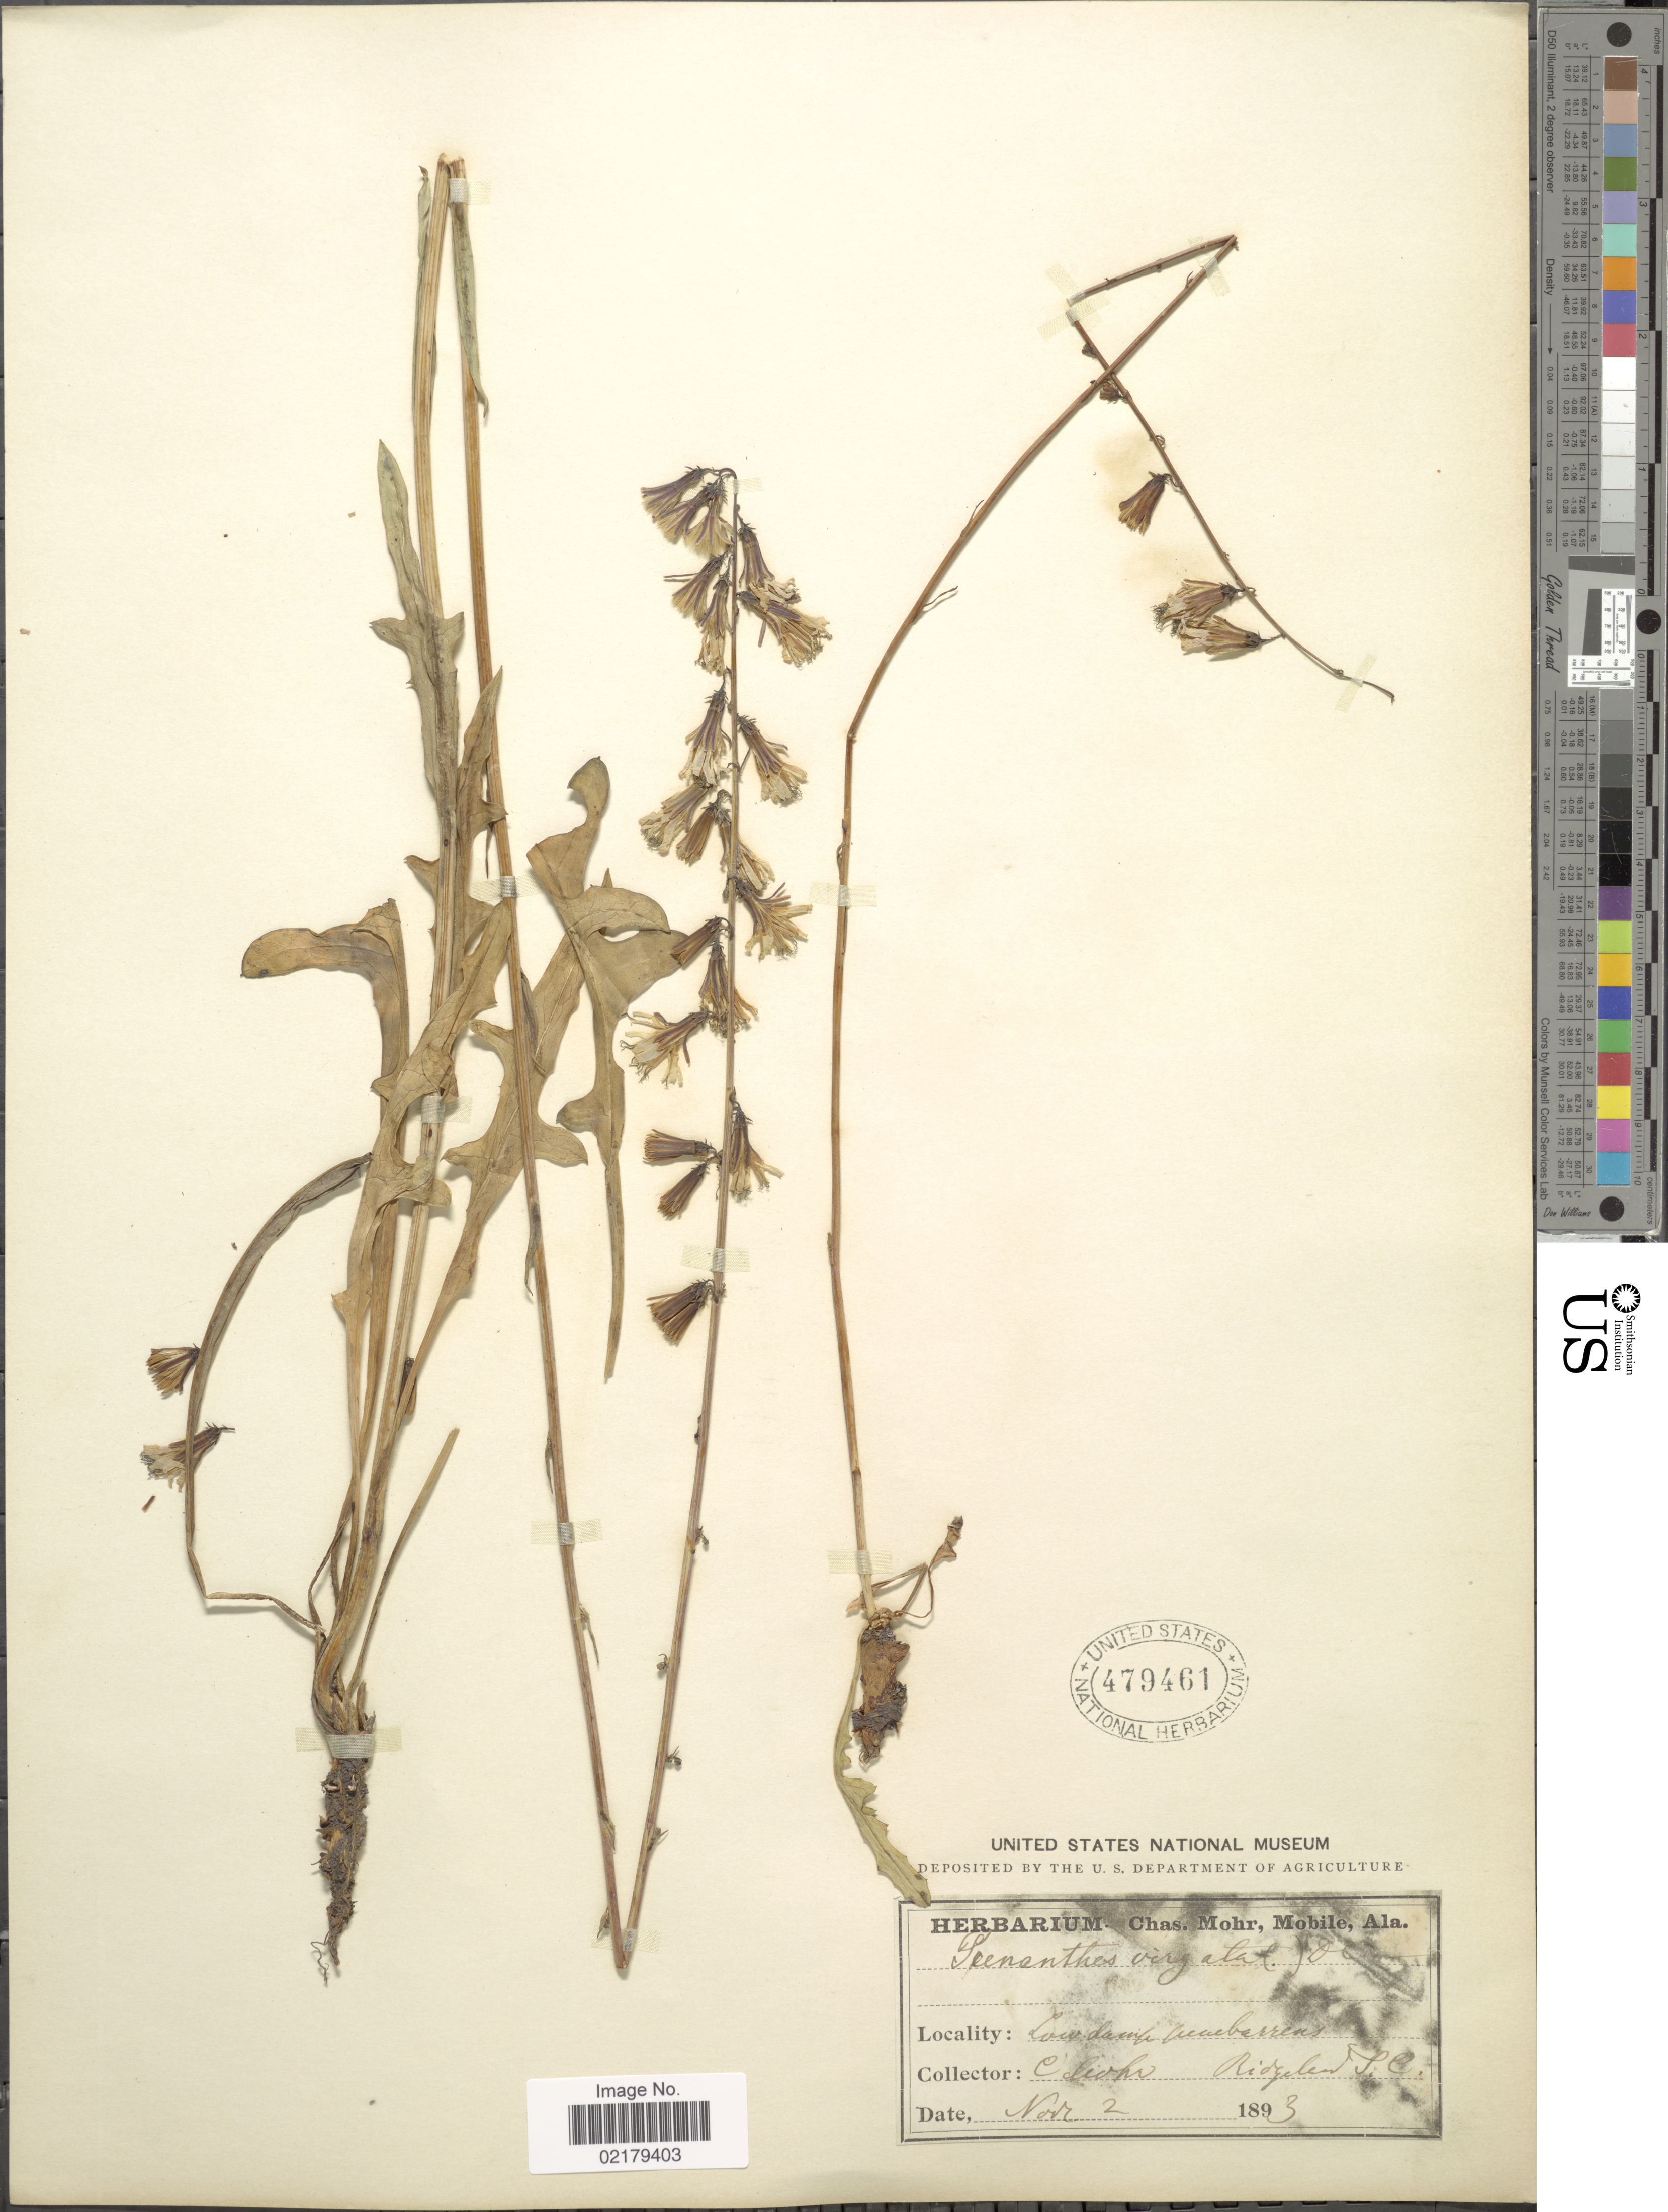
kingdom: Plantae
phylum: Tracheophyta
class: Magnoliopsida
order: Asterales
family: Asteraceae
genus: Prenanthes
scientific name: Prenanthes autumnalis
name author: Walter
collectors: C. T. Mohr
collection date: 1893-11-02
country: United States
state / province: South Carolina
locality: Low damp pine barrens, Ridgeland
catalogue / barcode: US 479461